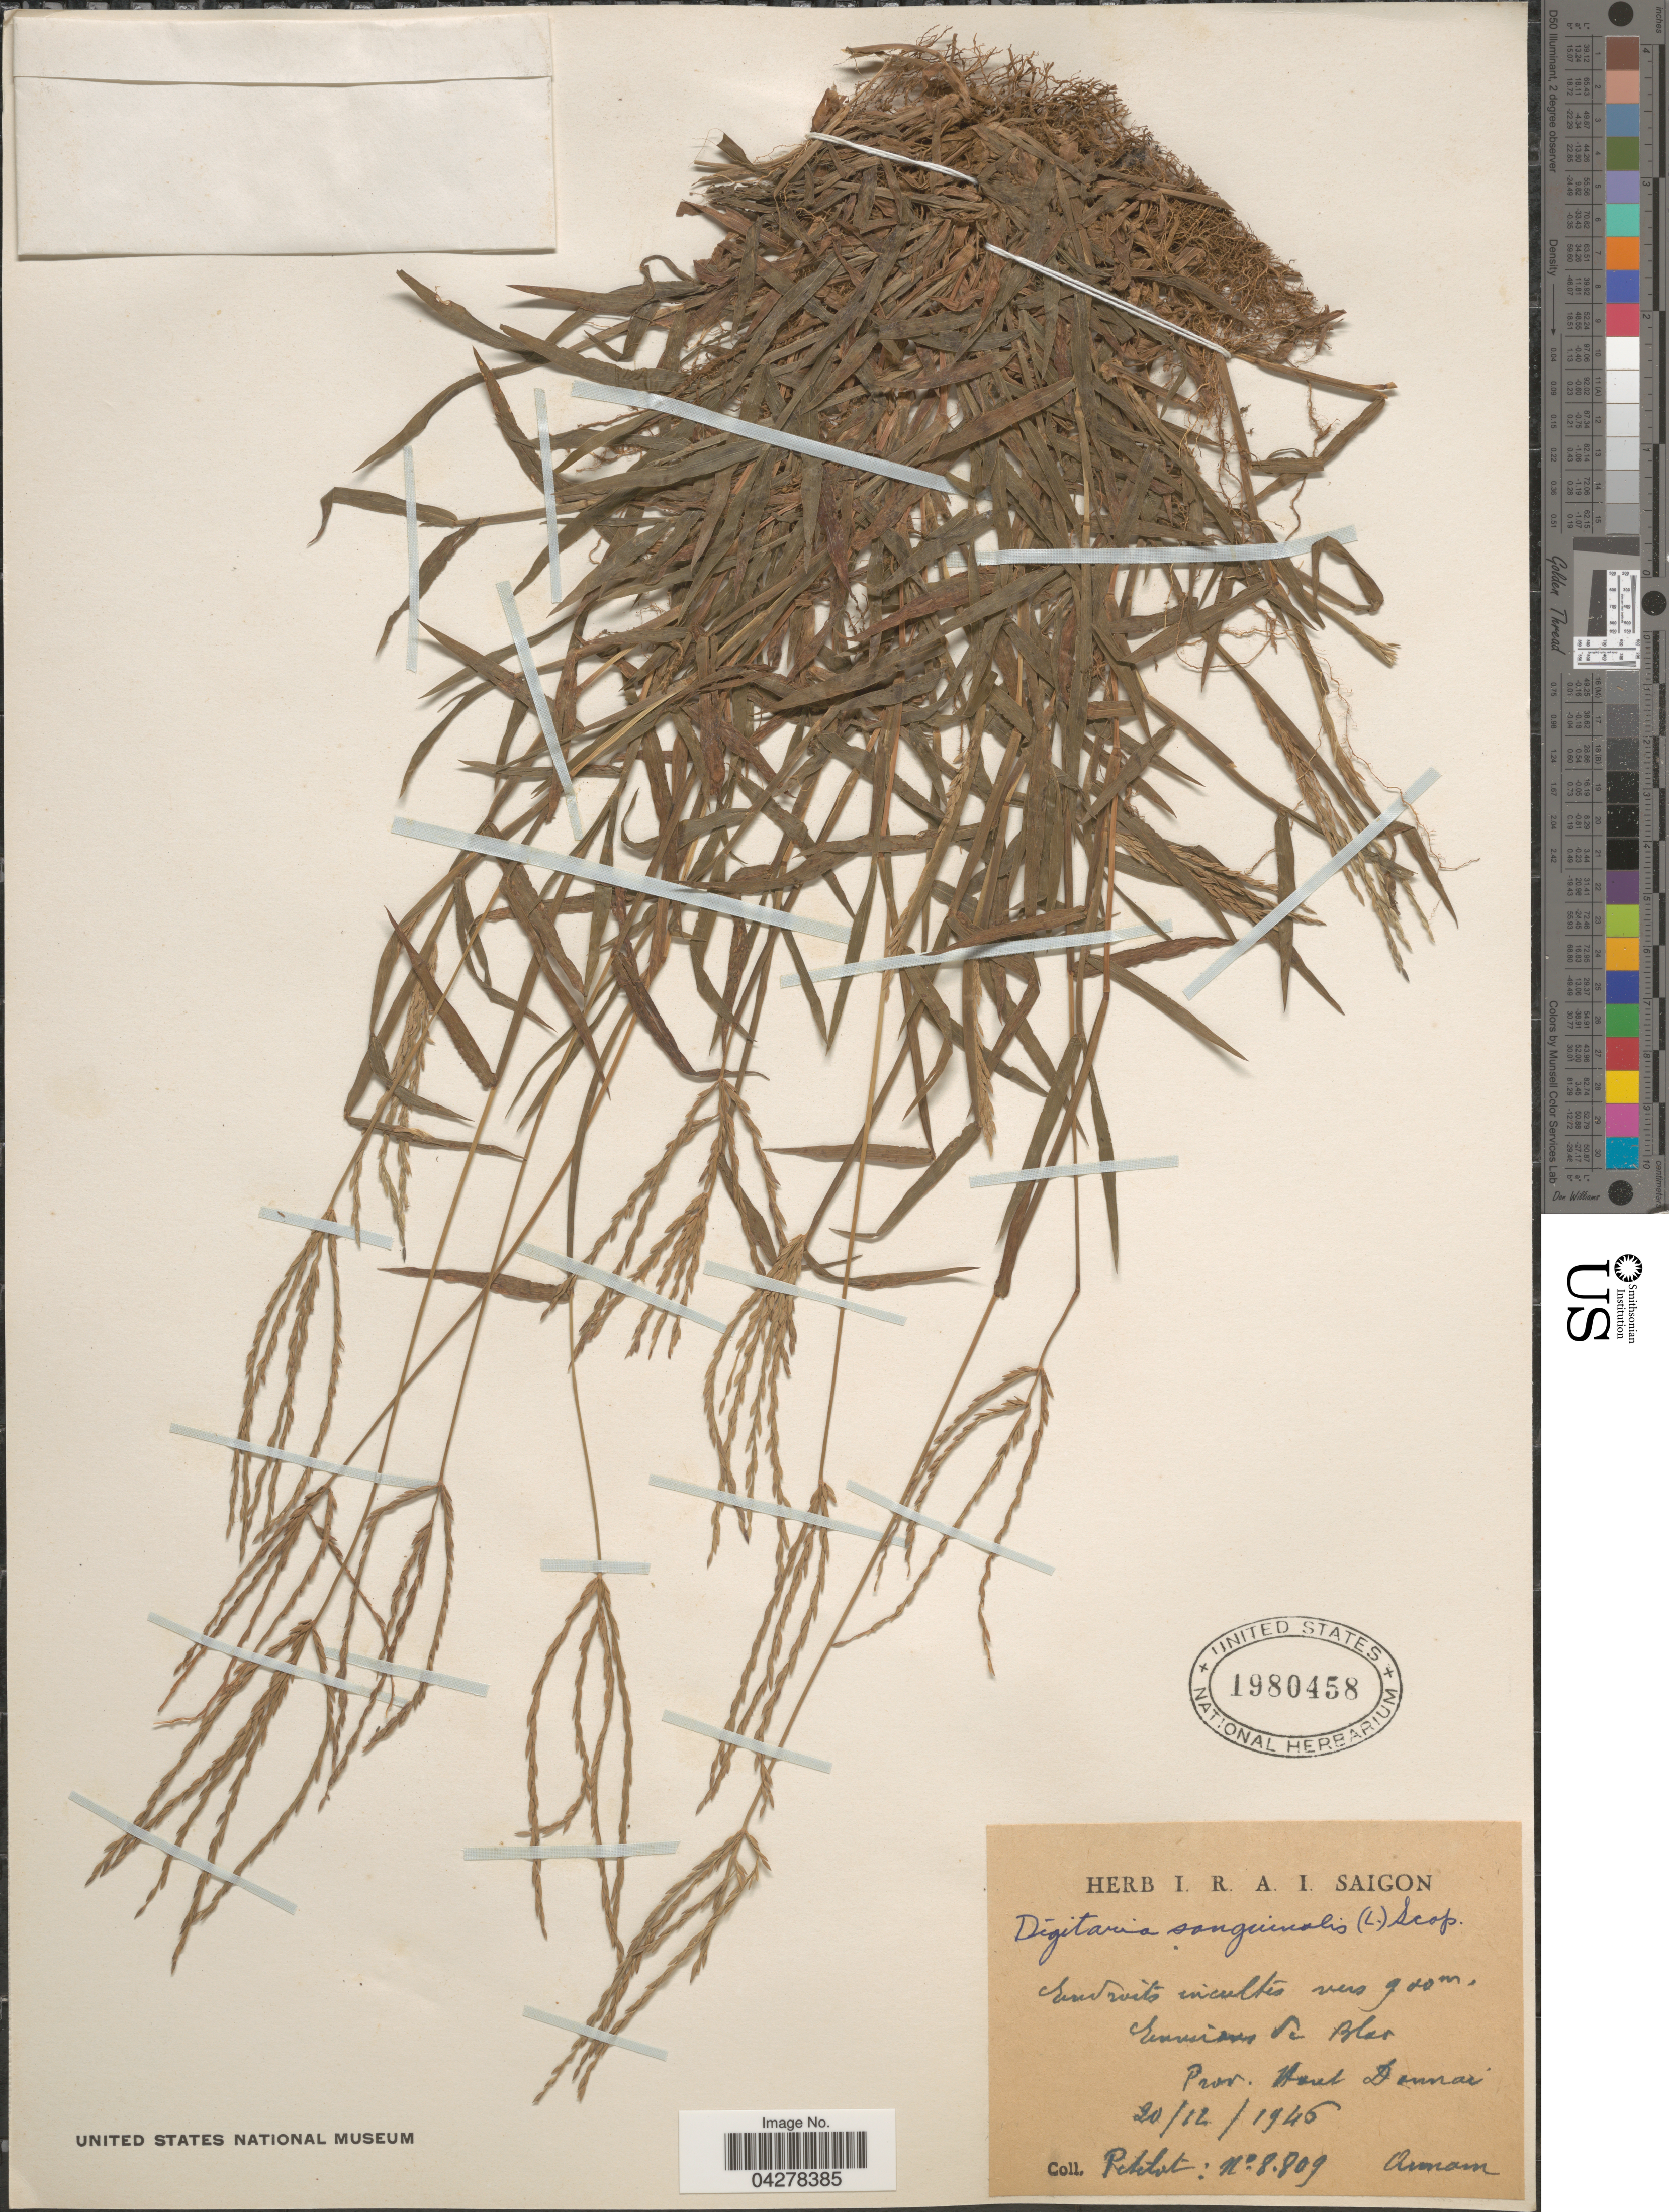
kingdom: Plantae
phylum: Tracheophyta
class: Liliopsida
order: Poales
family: Poaceae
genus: Digitaria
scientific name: Digitaria sanguinalis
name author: (L.) Scop.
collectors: Pételot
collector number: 8809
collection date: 1946-12-20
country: Vietnam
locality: Environs de Blao. Prov. Haut Donnai. Annam.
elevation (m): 900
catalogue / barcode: US 1980458